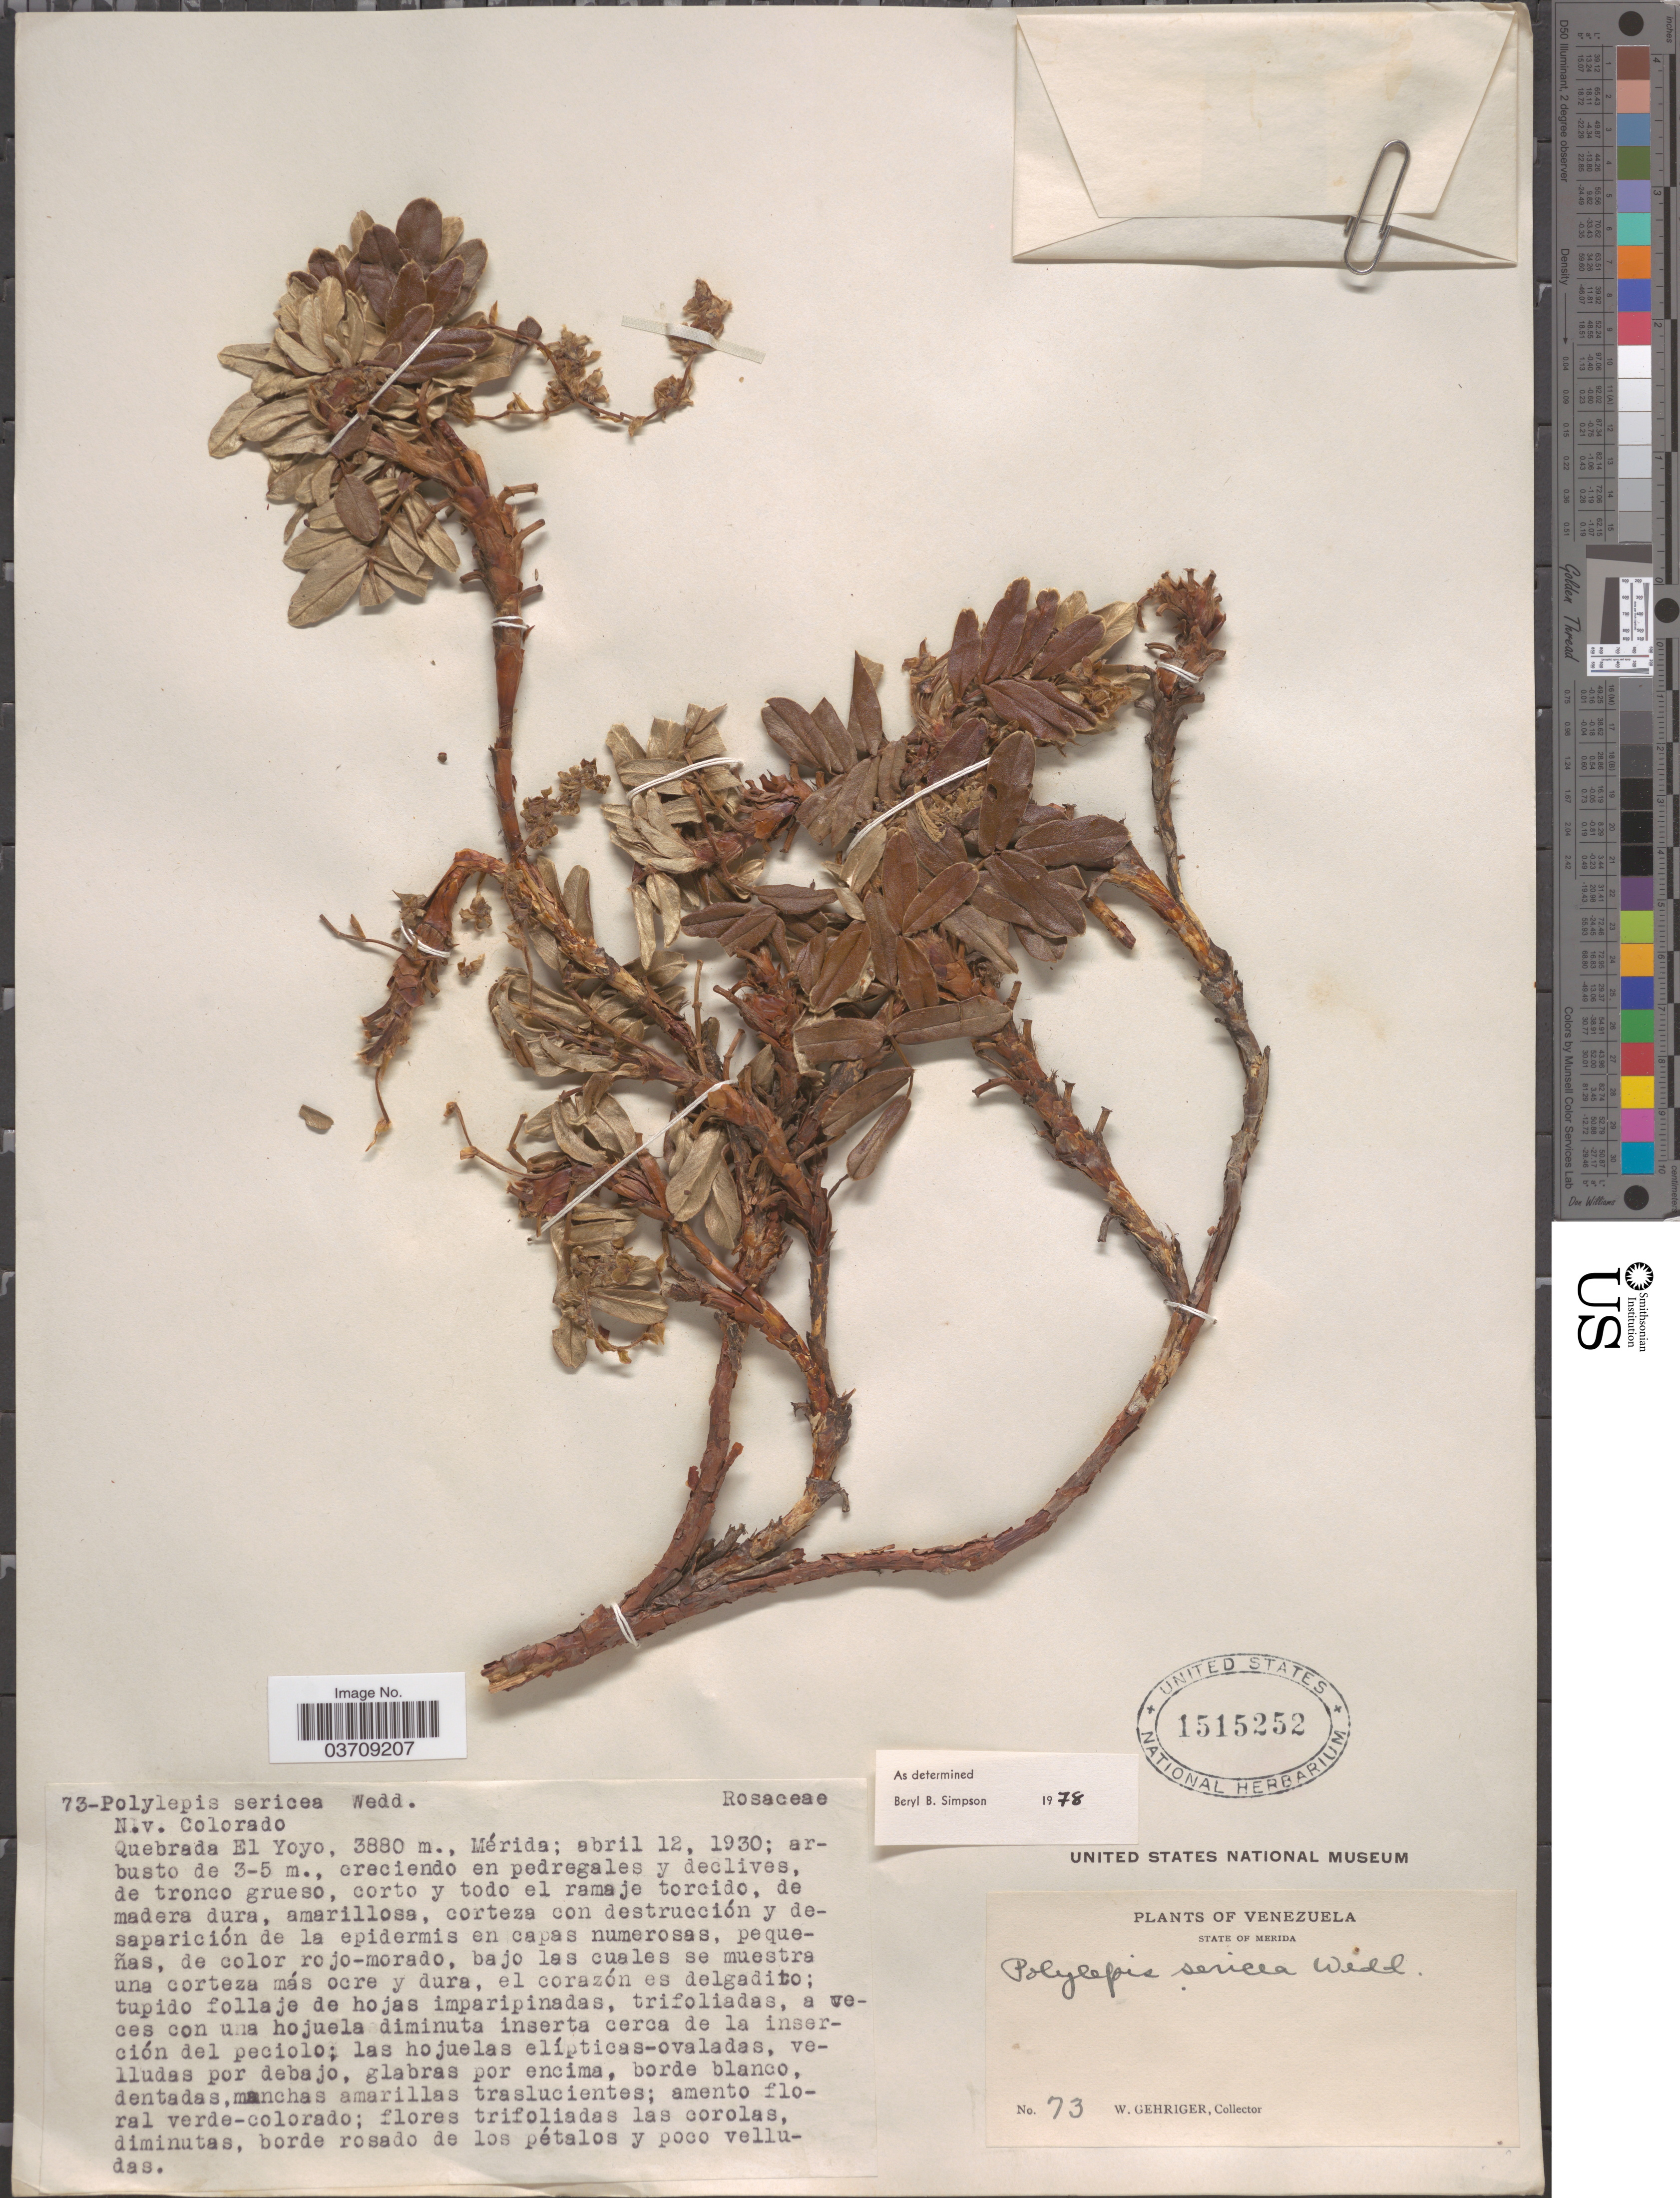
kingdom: Plantae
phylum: Tracheophyta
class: Magnoliopsida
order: Rosales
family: Rosaceae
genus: Polylepis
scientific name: Polylepis sericea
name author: Wedd.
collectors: W. Gehriger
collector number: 73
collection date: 1930-04-12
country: Venezuela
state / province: Merida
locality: N.v. Colorado. Quebrada El Yoyo.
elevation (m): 3880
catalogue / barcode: US 1515252